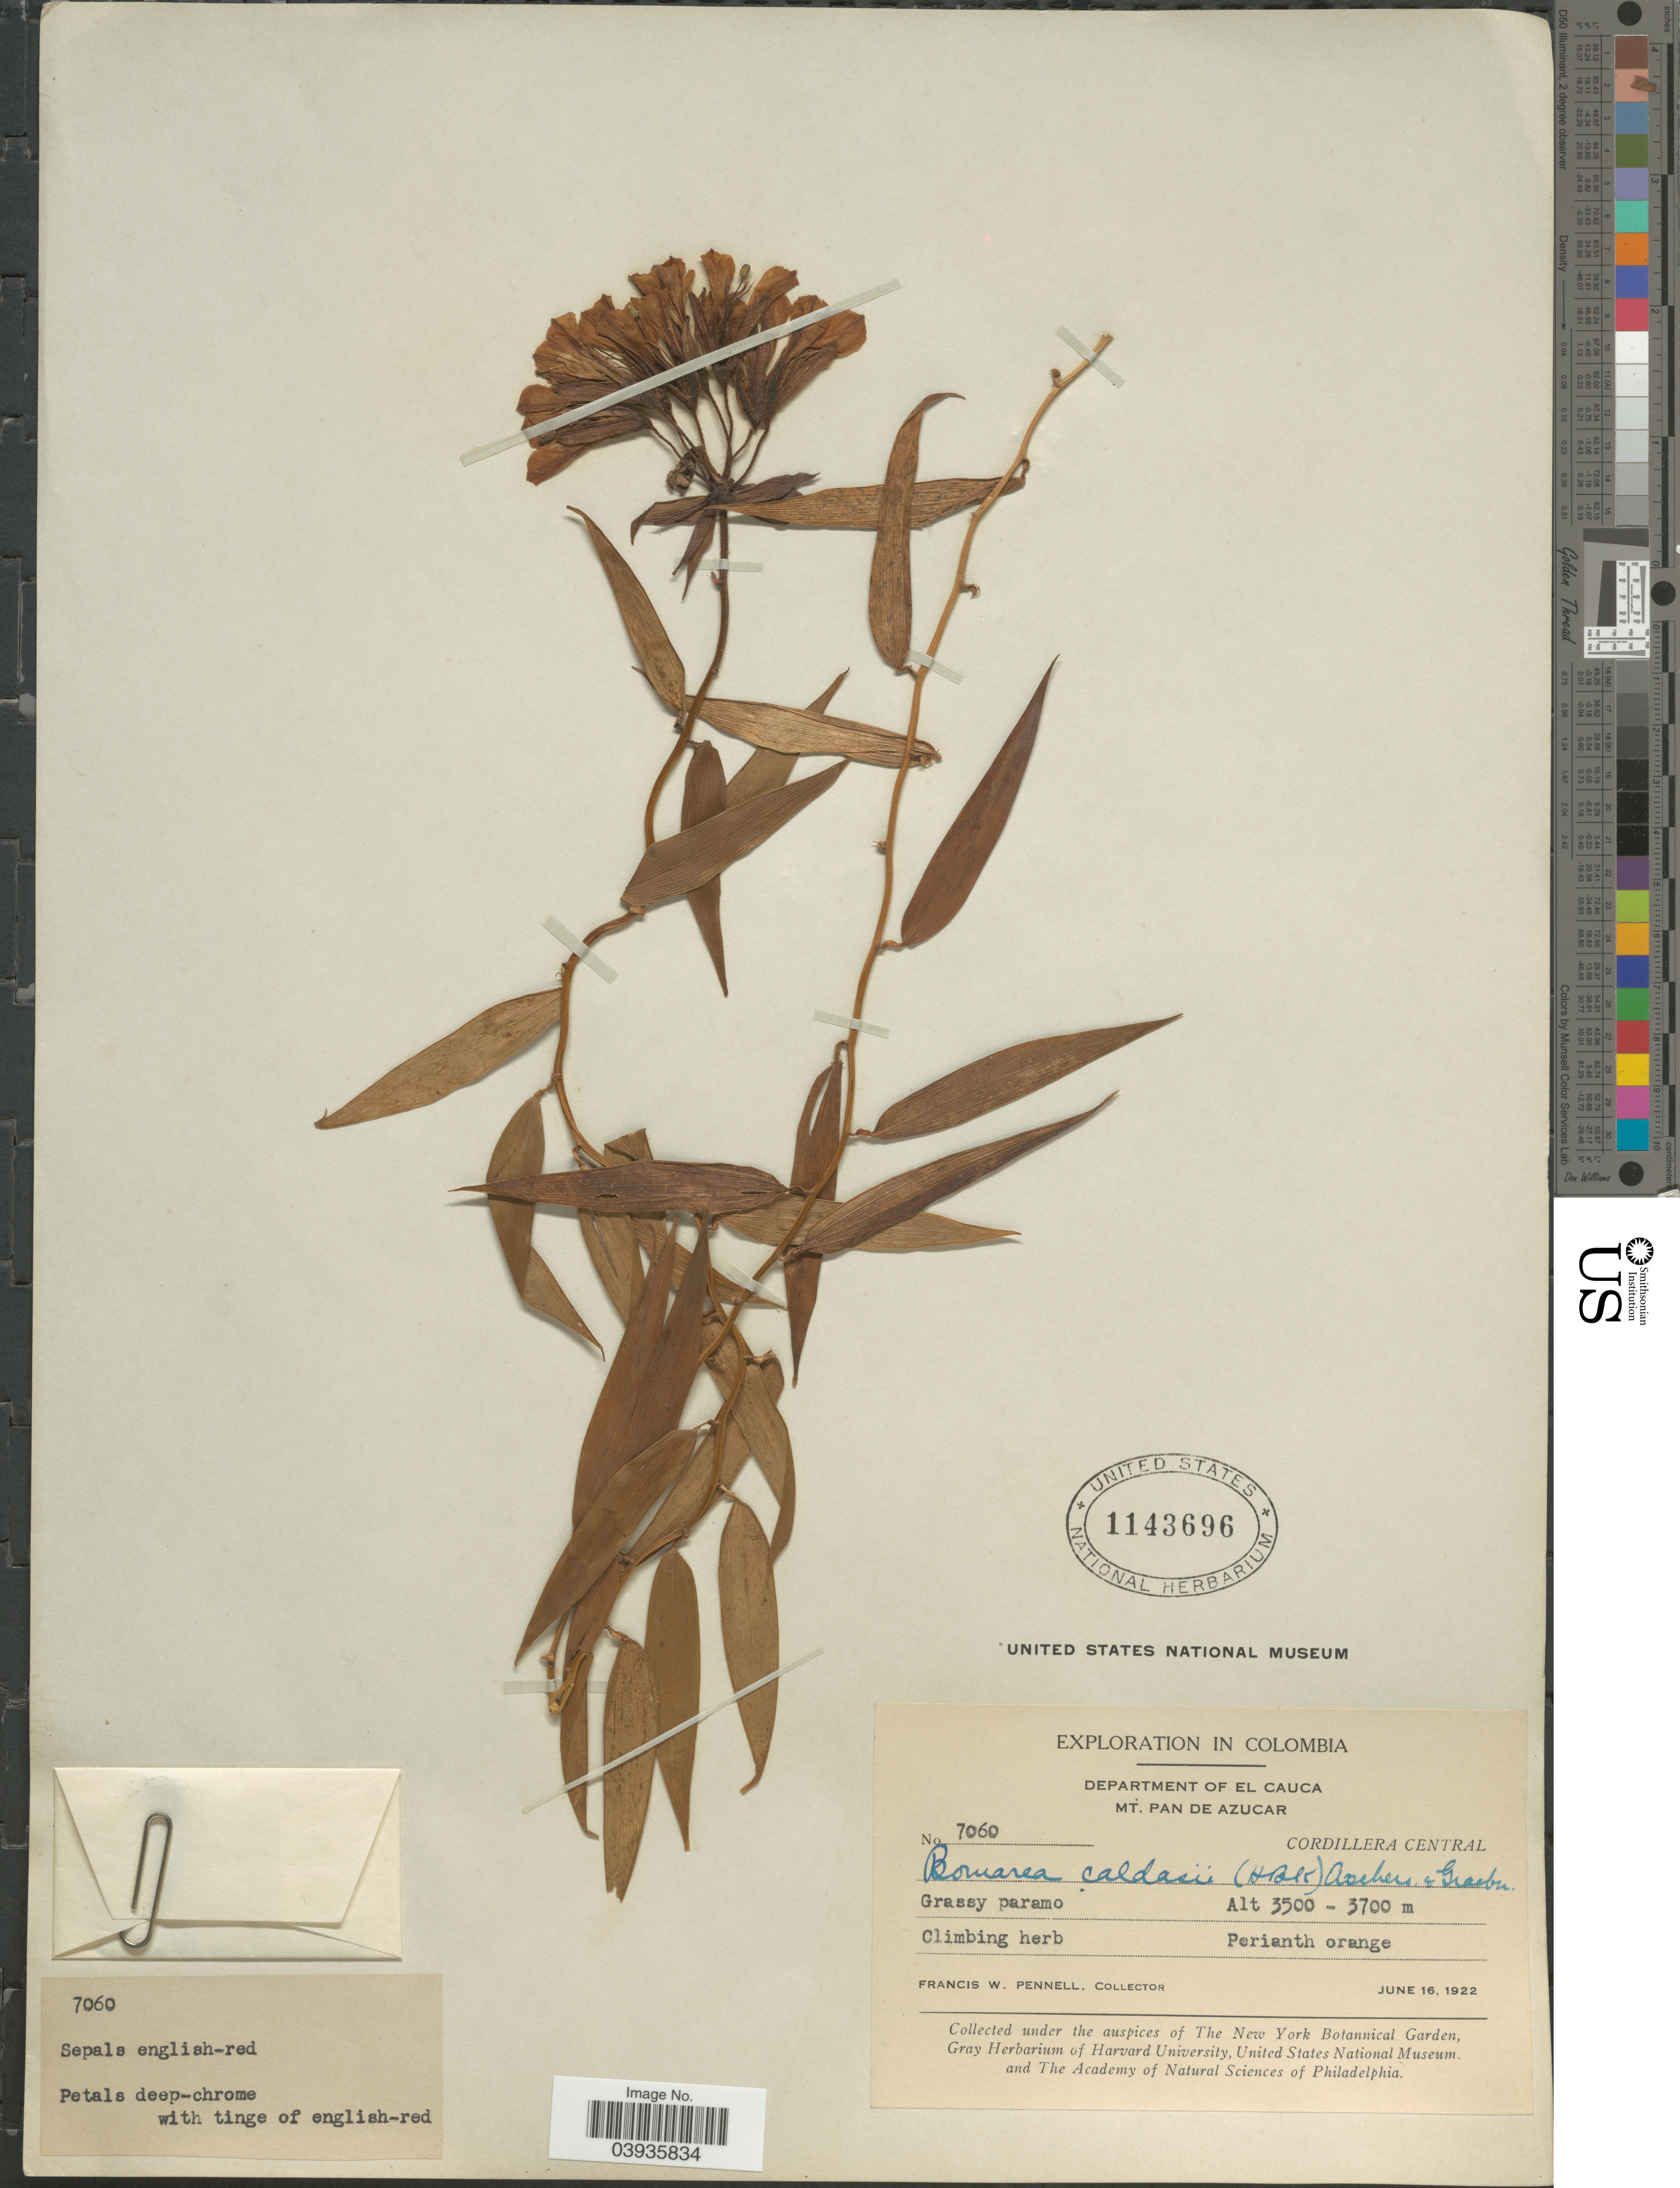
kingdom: Plantae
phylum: Tracheophyta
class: Liliopsida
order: Liliales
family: Alstroemeriaceae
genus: Bomarea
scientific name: Bomarea caldasii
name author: (Kunth) Asch. & Graebener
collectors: F. W. Pennell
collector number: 7060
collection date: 1922-06-16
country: Colombia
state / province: Cauca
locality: Department of El Cauca. Mt. Pan de Azucar. Cordillera Central.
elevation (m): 3500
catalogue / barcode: US 1143696